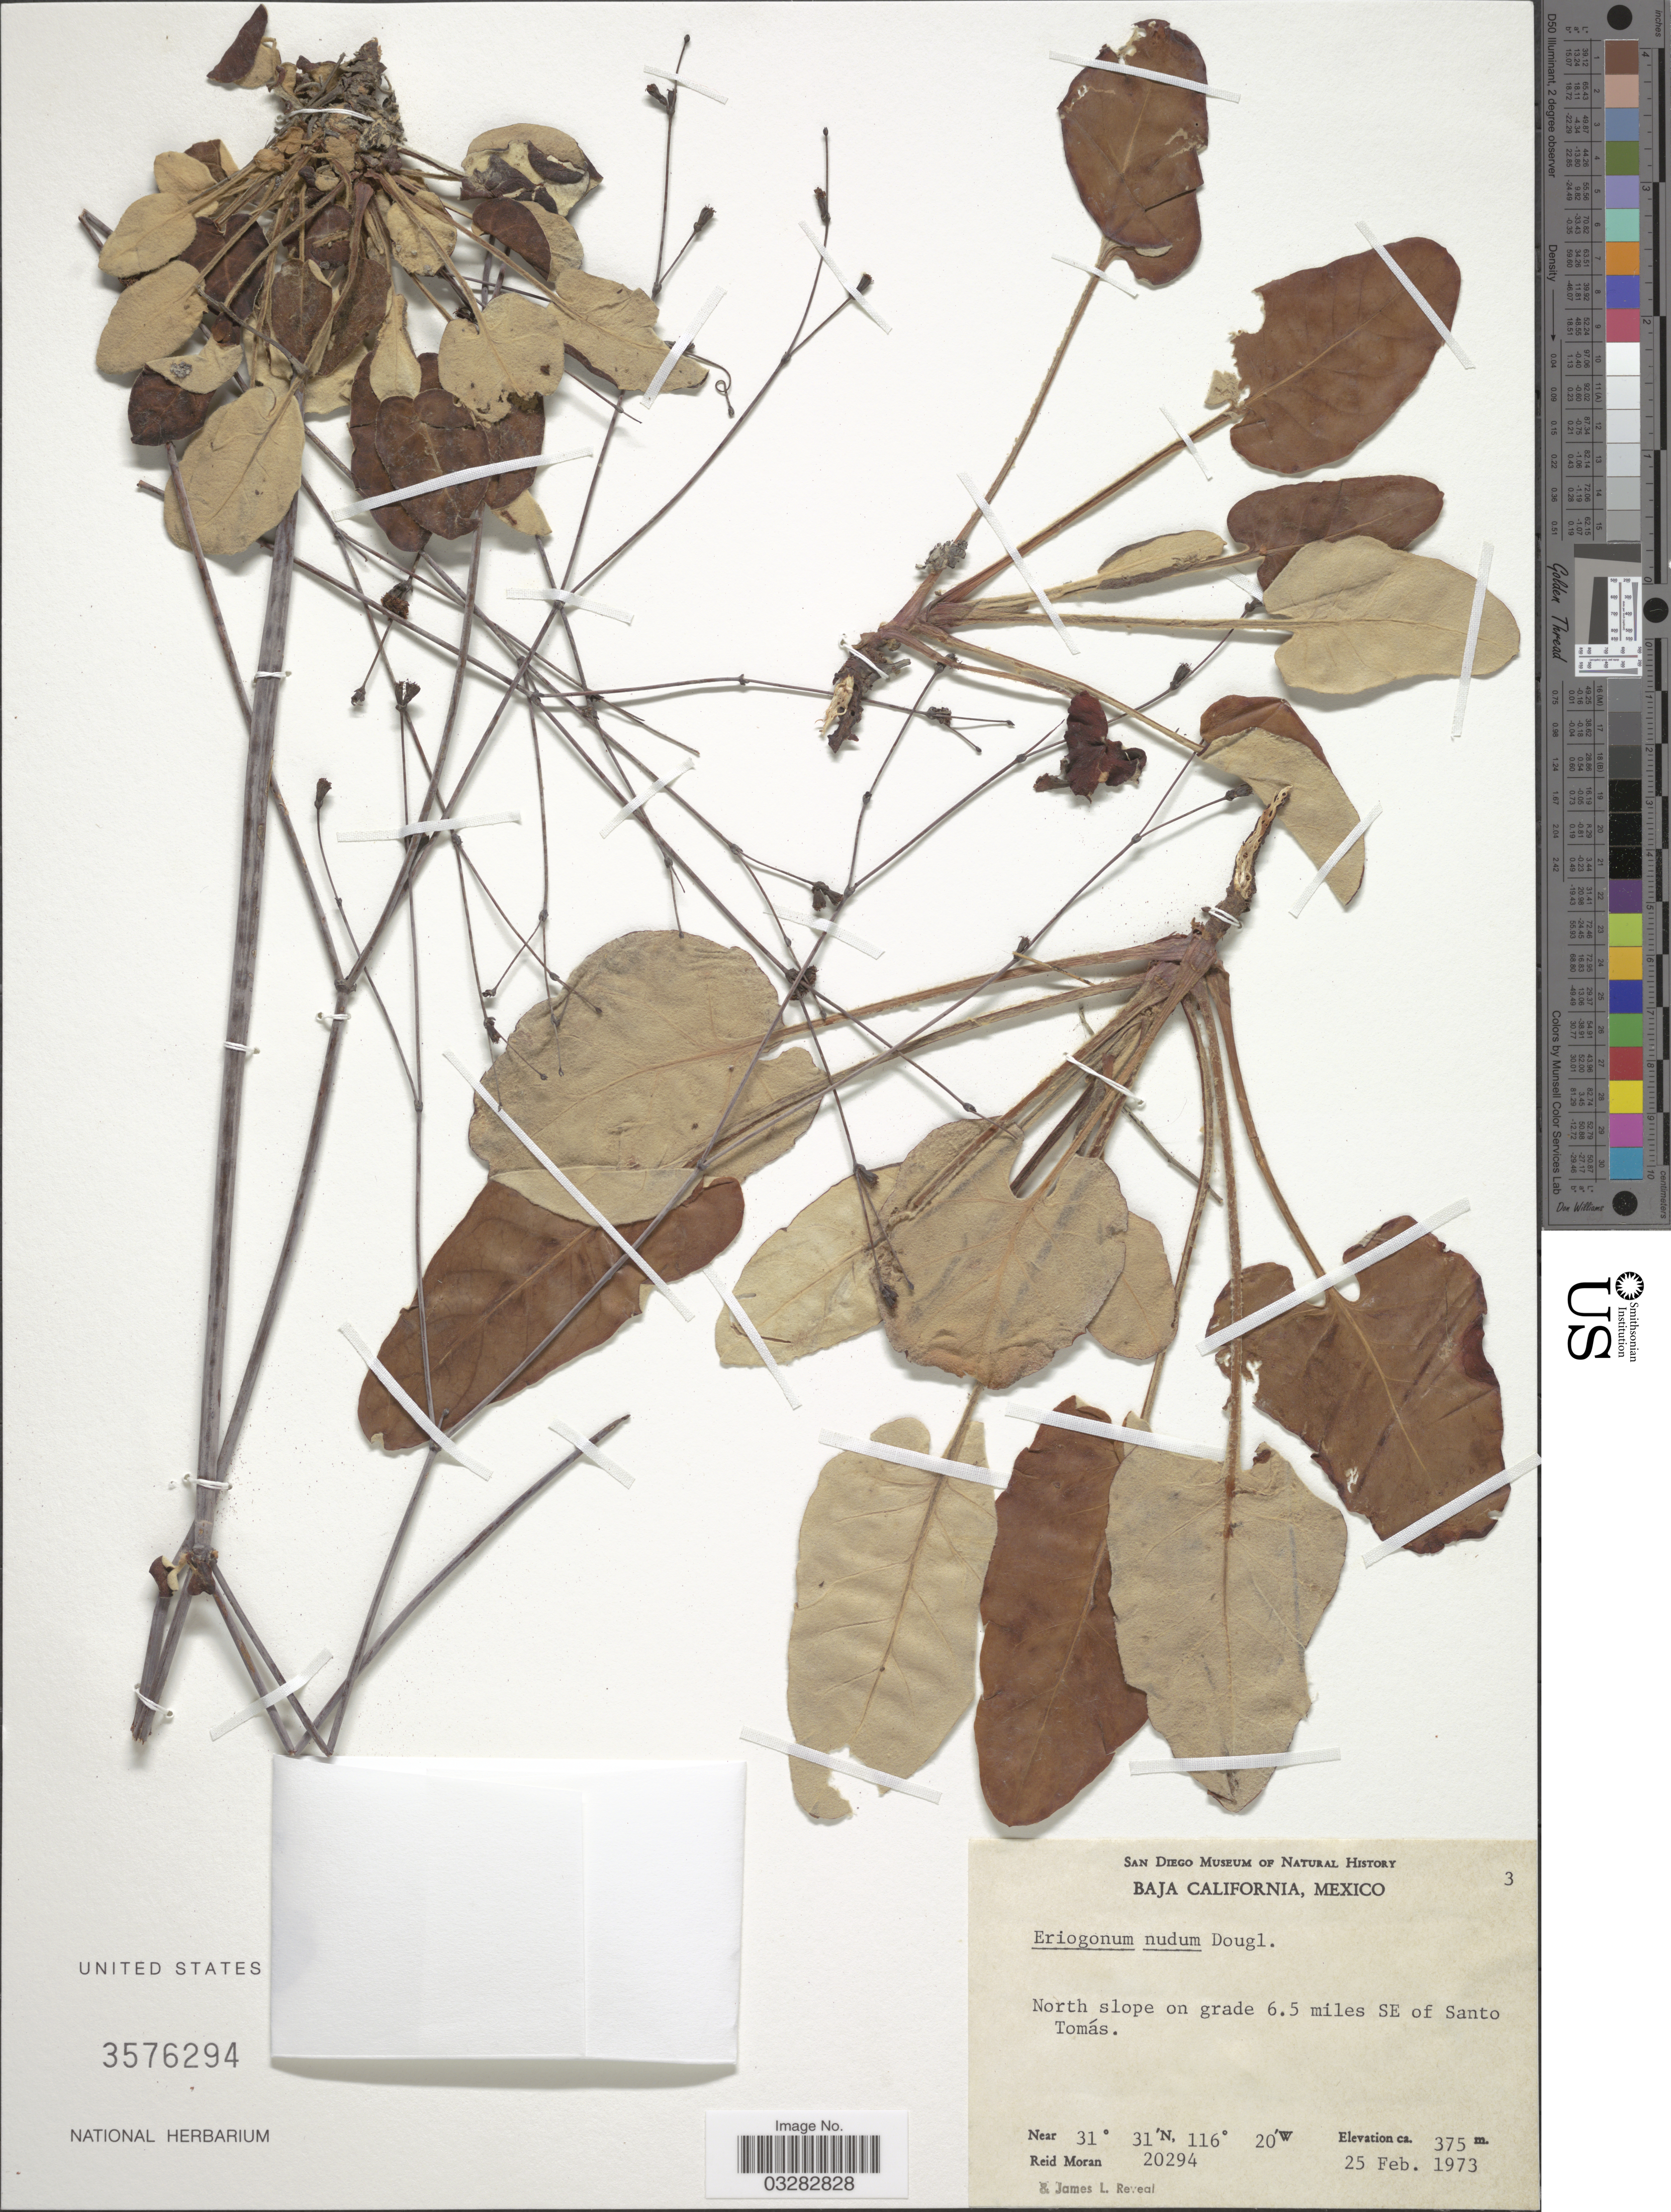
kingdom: Plantae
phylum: Tracheophyta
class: Magnoliopsida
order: Caryophyllales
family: Polygonaceae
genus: Eriogonum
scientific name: Eriogonum nudum var. nudum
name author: Douglas ex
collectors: R. V. Moran & J. L. Reveal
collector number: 20294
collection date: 1973-02-25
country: Mexico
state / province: Baja California Norte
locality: North slope on grade 6.5 miles SE of Santo Tomás.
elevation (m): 375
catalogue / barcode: US 3576294